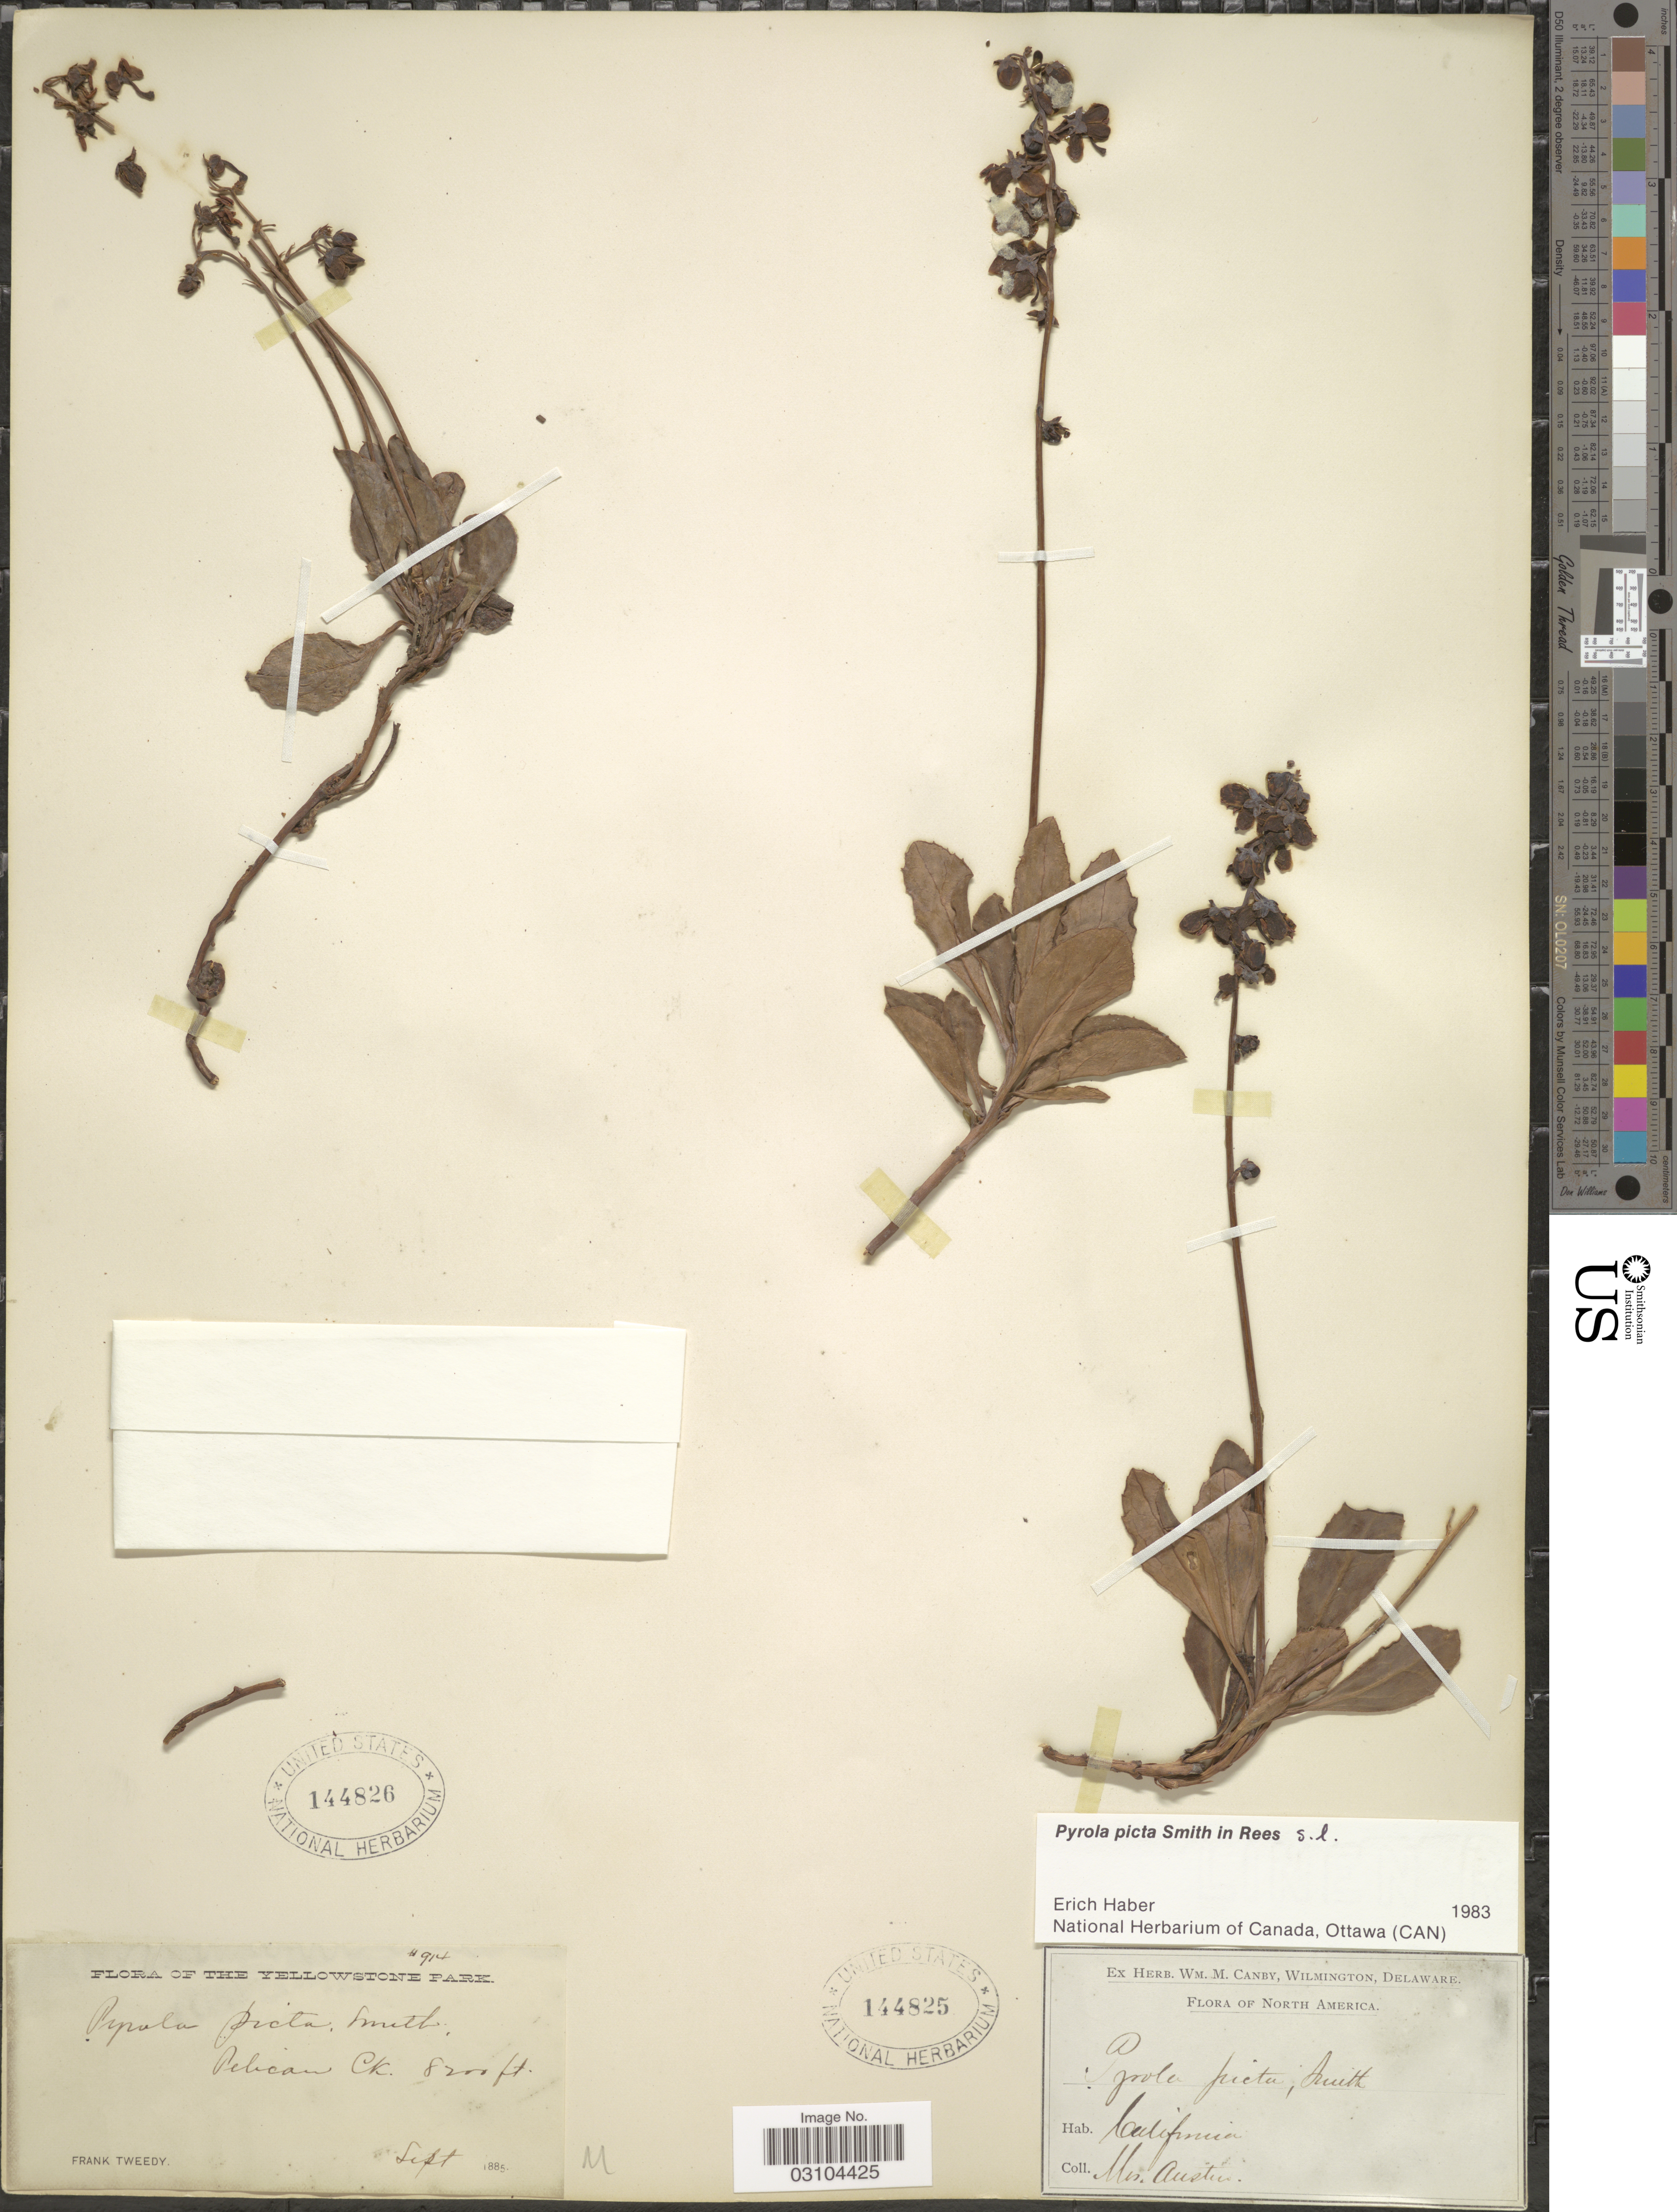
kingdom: Plantae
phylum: Tracheophyta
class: Magnoliopsida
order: Ericales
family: Ericaceae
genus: Pyrola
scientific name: Pyrola picta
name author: Sm. in Rees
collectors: R. Austin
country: United States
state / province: California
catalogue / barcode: US 144825